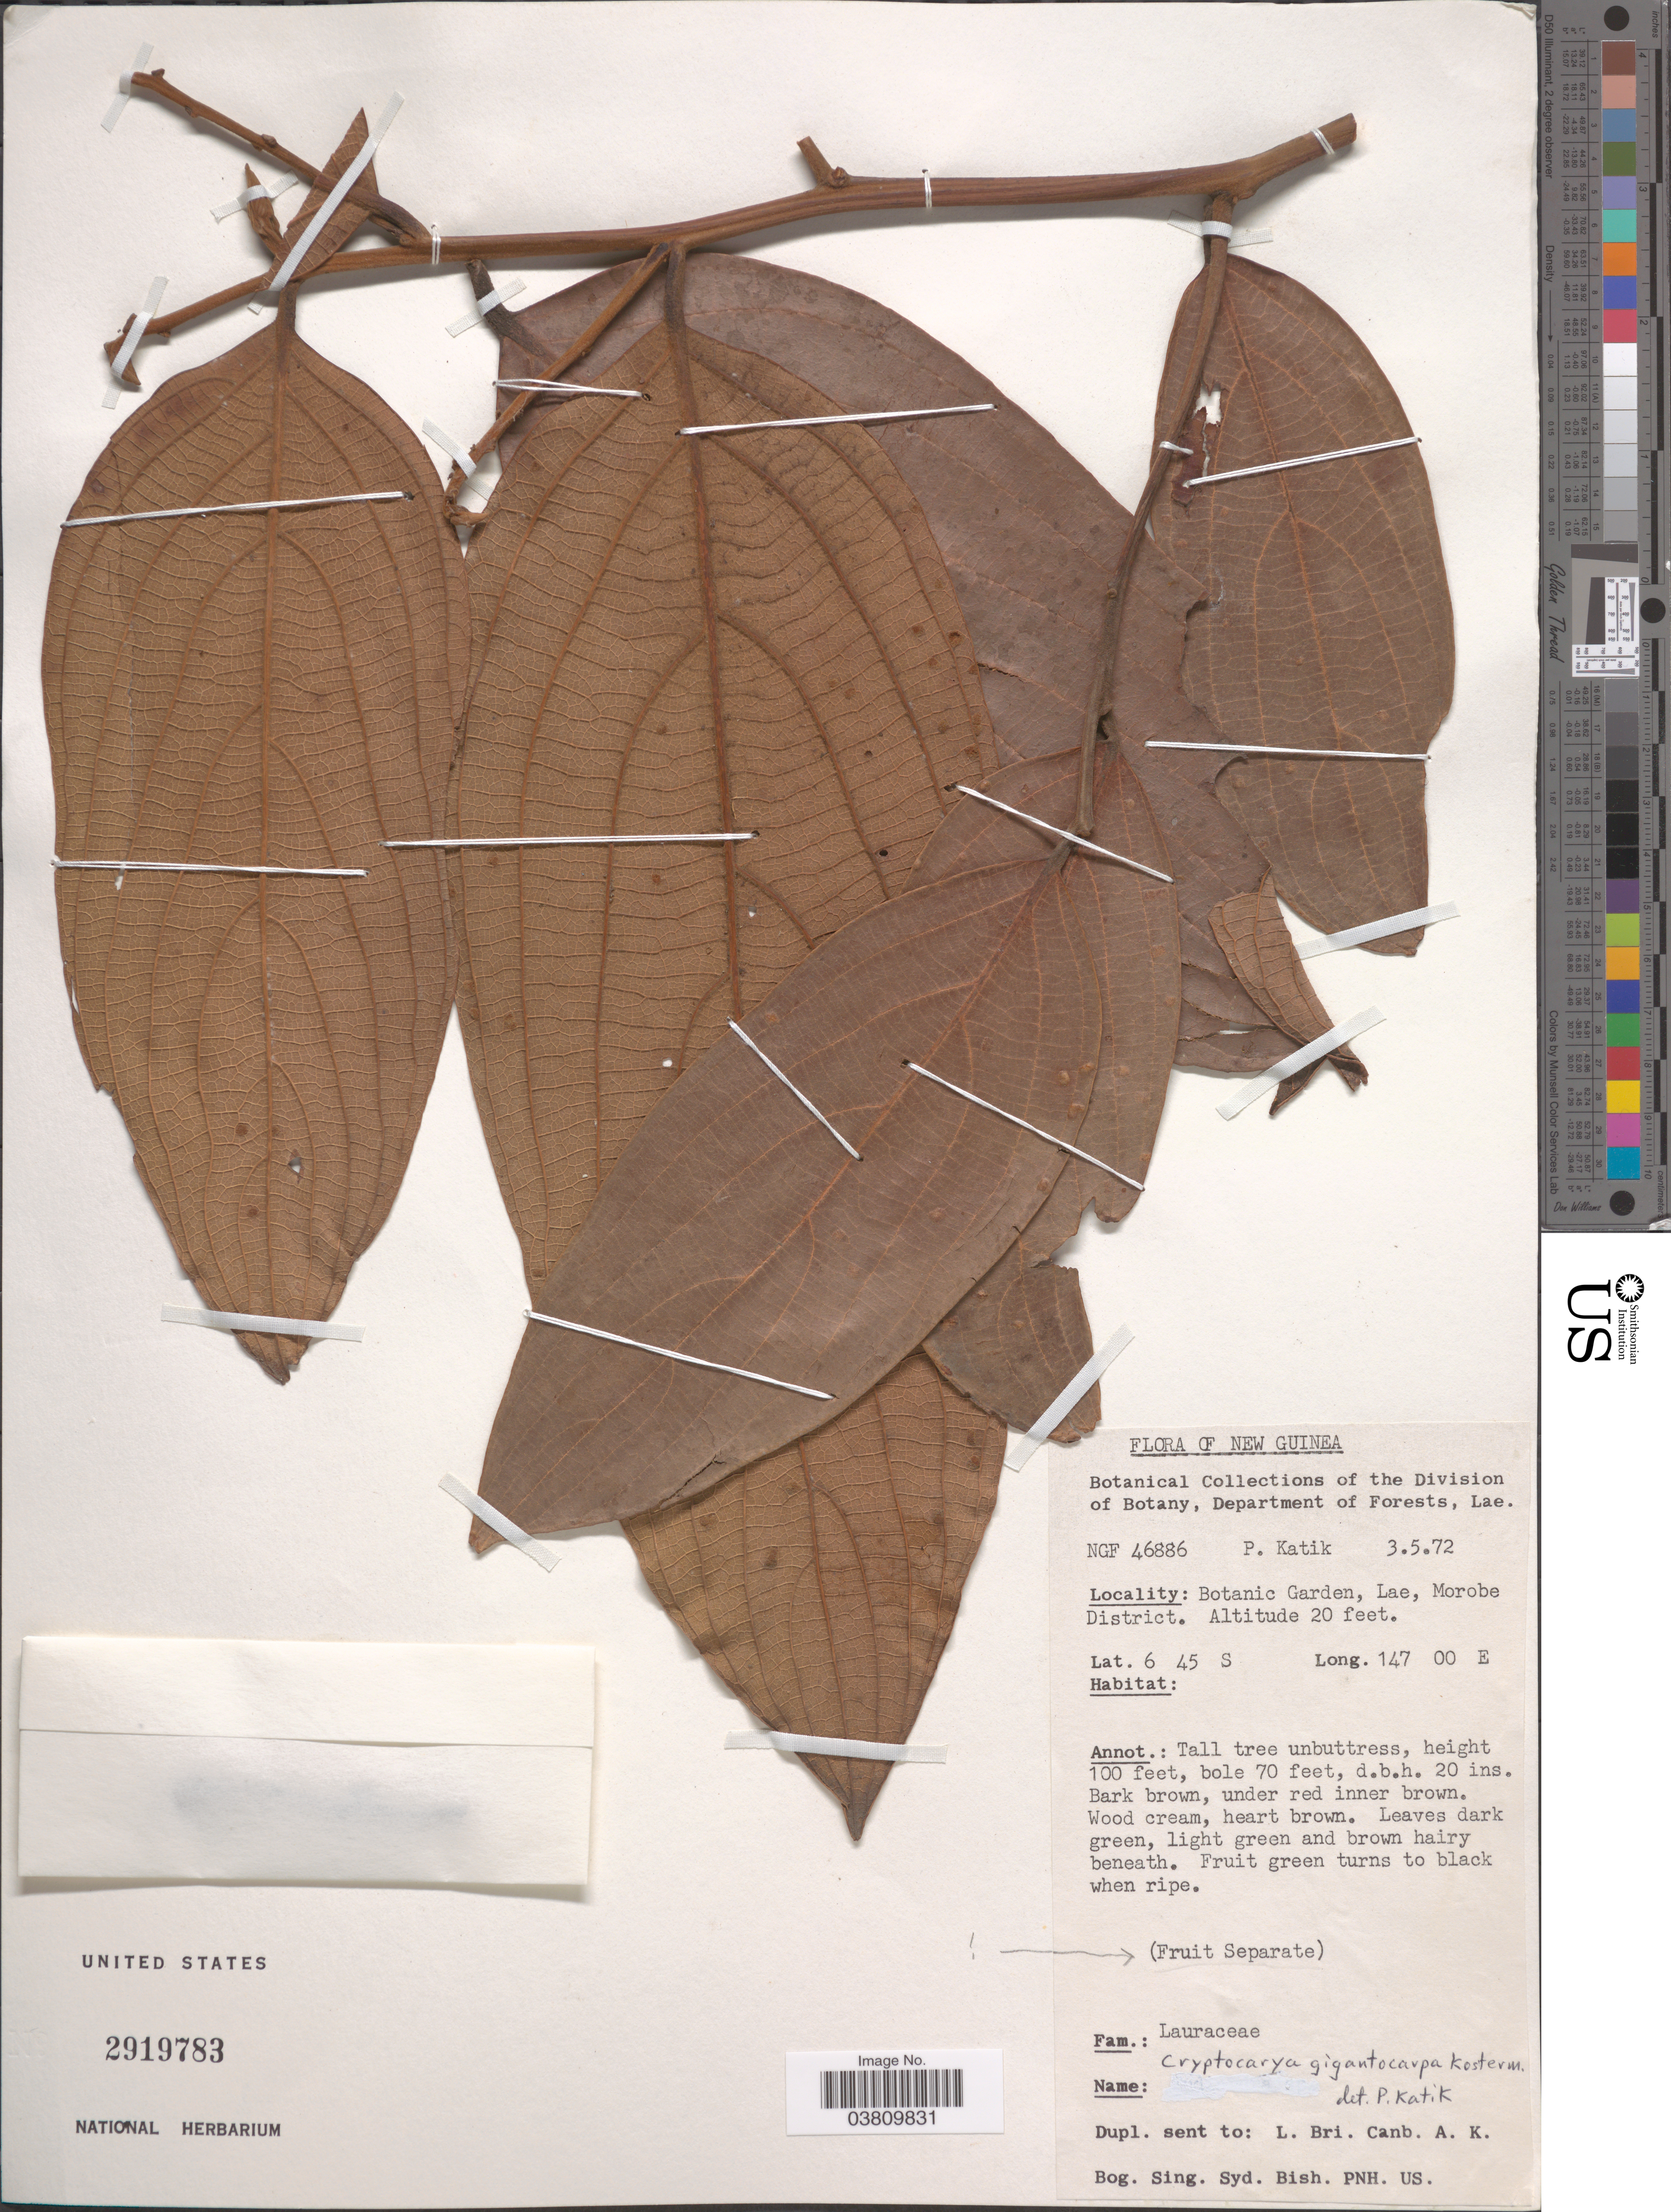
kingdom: Plantae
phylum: Tracheophyta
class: Magnoliopsida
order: Laurales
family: Lauraceae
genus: Cryptocarya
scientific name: Cryptocarya gigantocarpa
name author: Kosterm.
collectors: P. Katik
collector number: NGF 46886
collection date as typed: Transcribed d/m/y: 3/5/72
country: Papua New Guinea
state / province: Morobe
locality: New Guinea. Botanic Garden, Lae, Morobe District.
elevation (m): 6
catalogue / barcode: US 2919783